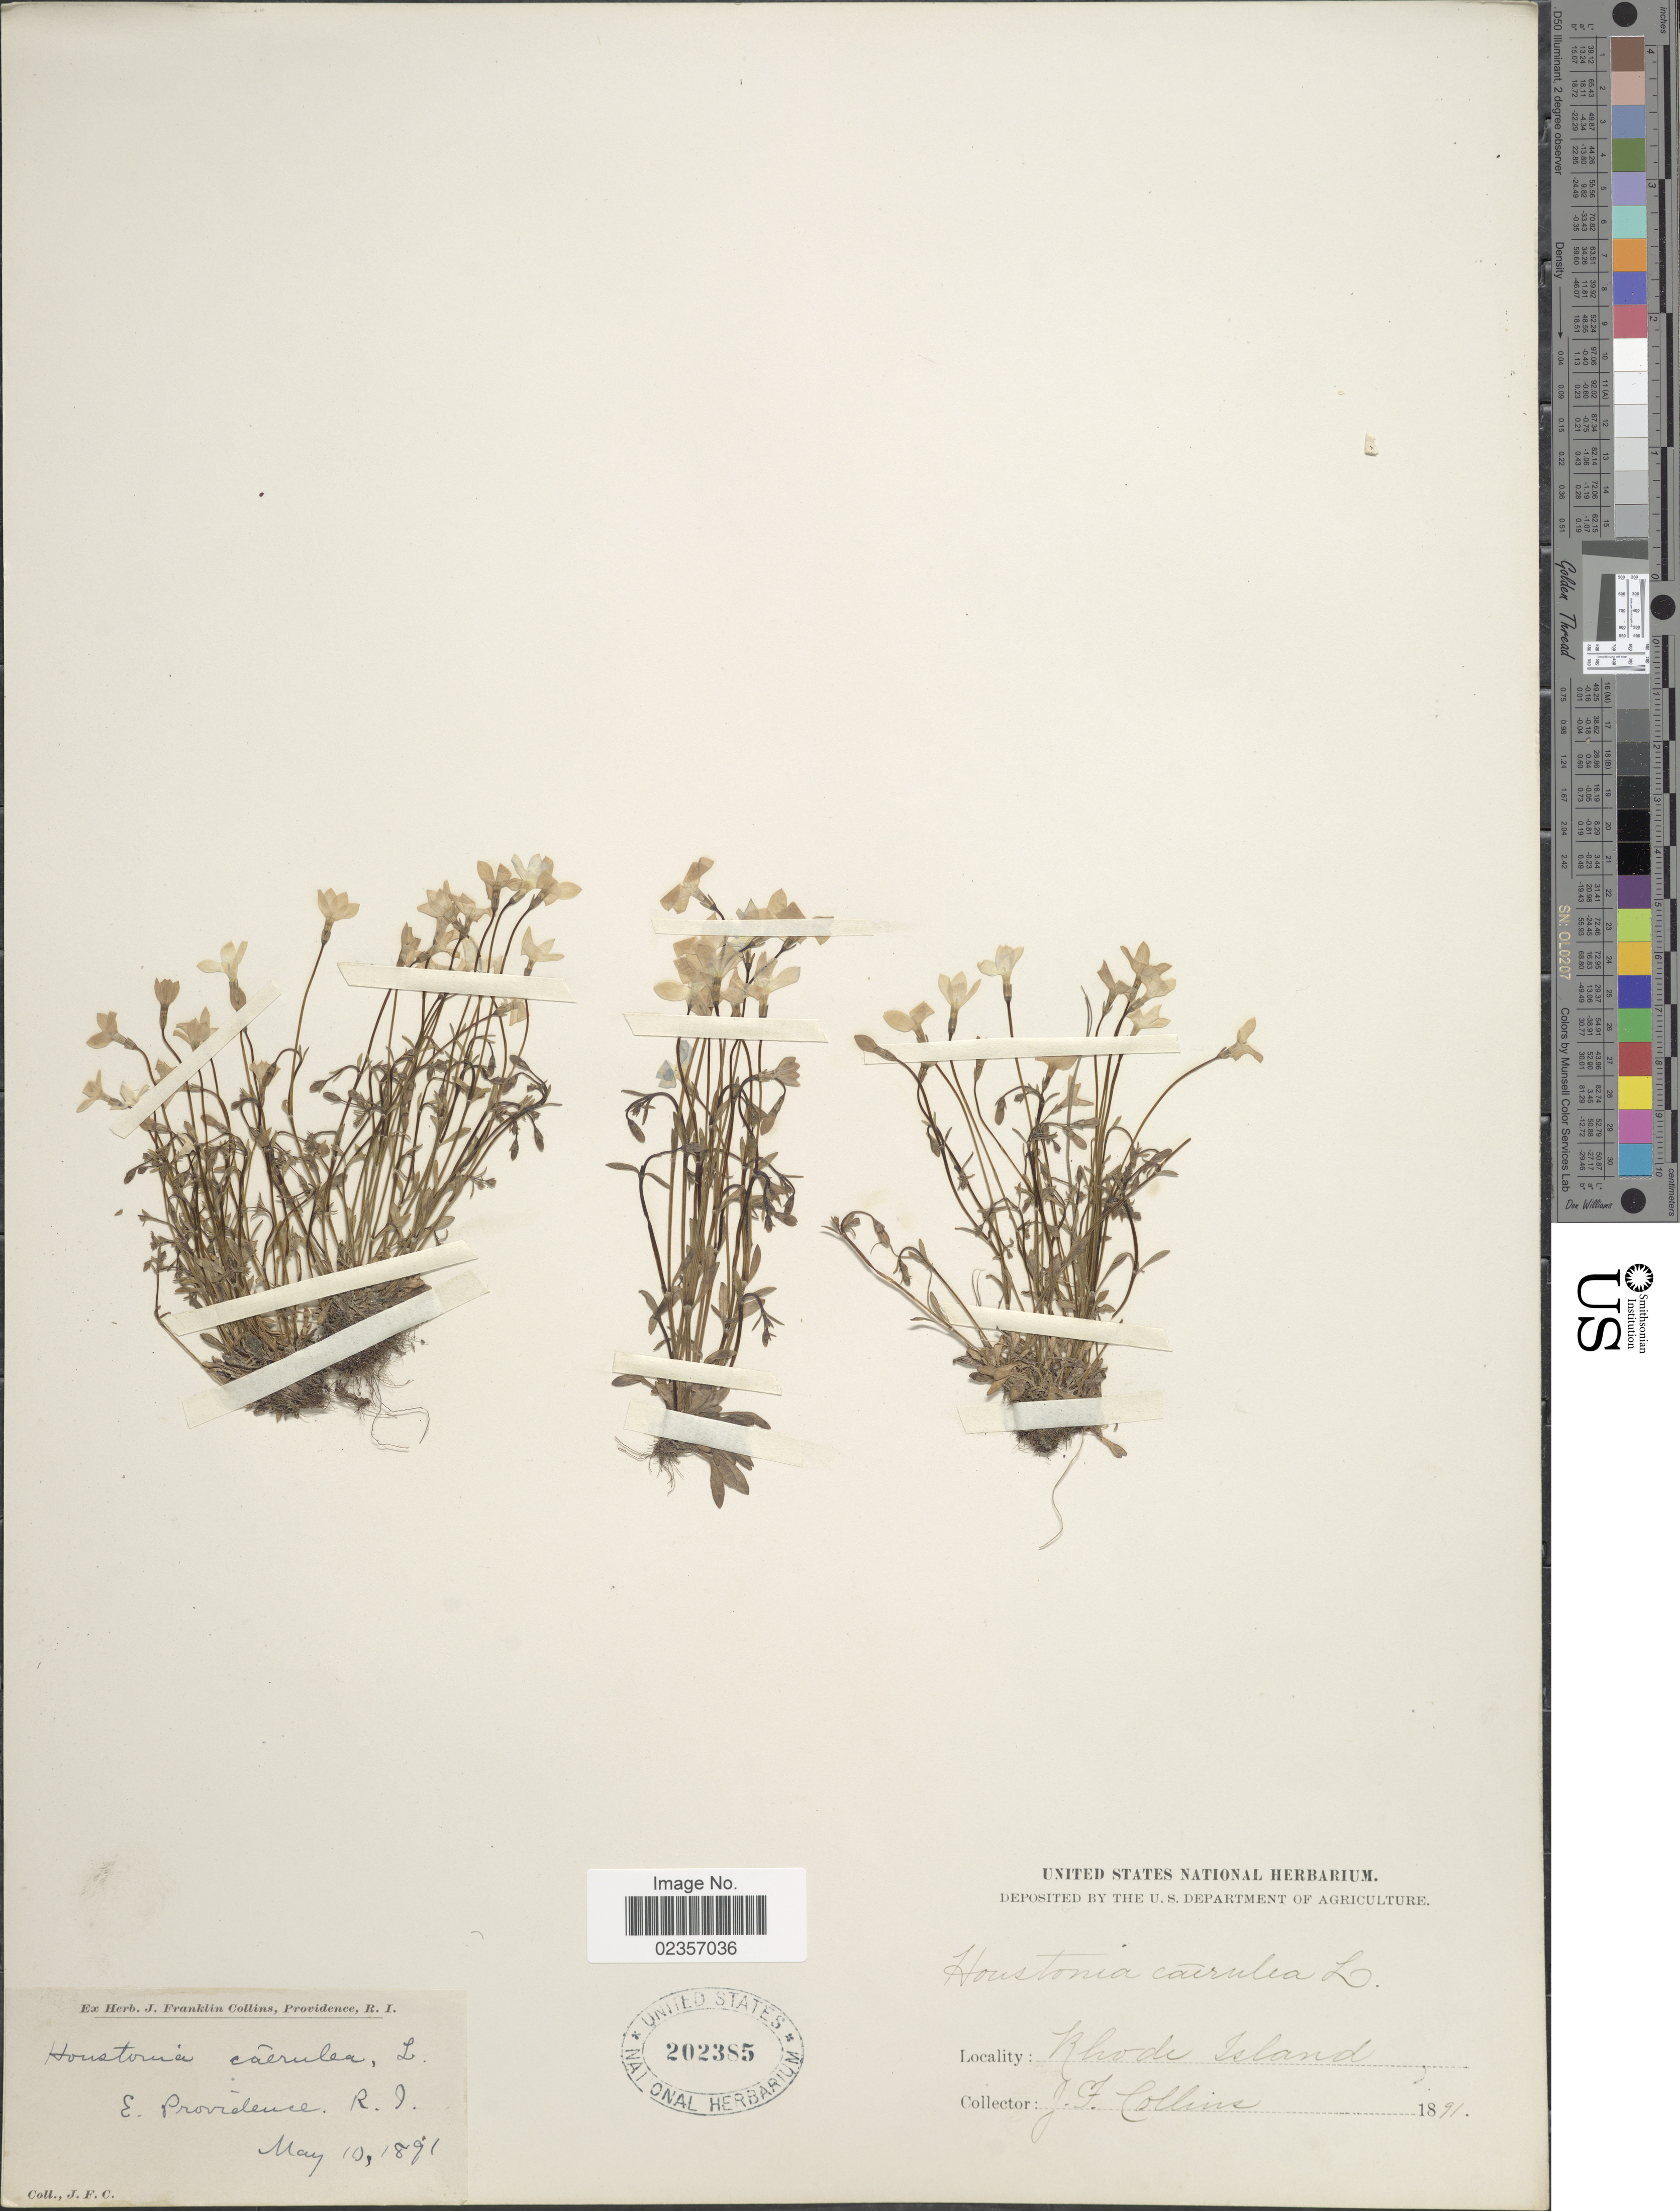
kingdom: Plantae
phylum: Tracheophyta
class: Magnoliopsida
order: Gentianales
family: Rubiaceae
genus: Houstonia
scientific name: Houstonia caerulea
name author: L.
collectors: J. Collins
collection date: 1891-05-10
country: United States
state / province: Rhode Island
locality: E. Providence.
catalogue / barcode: US 202385